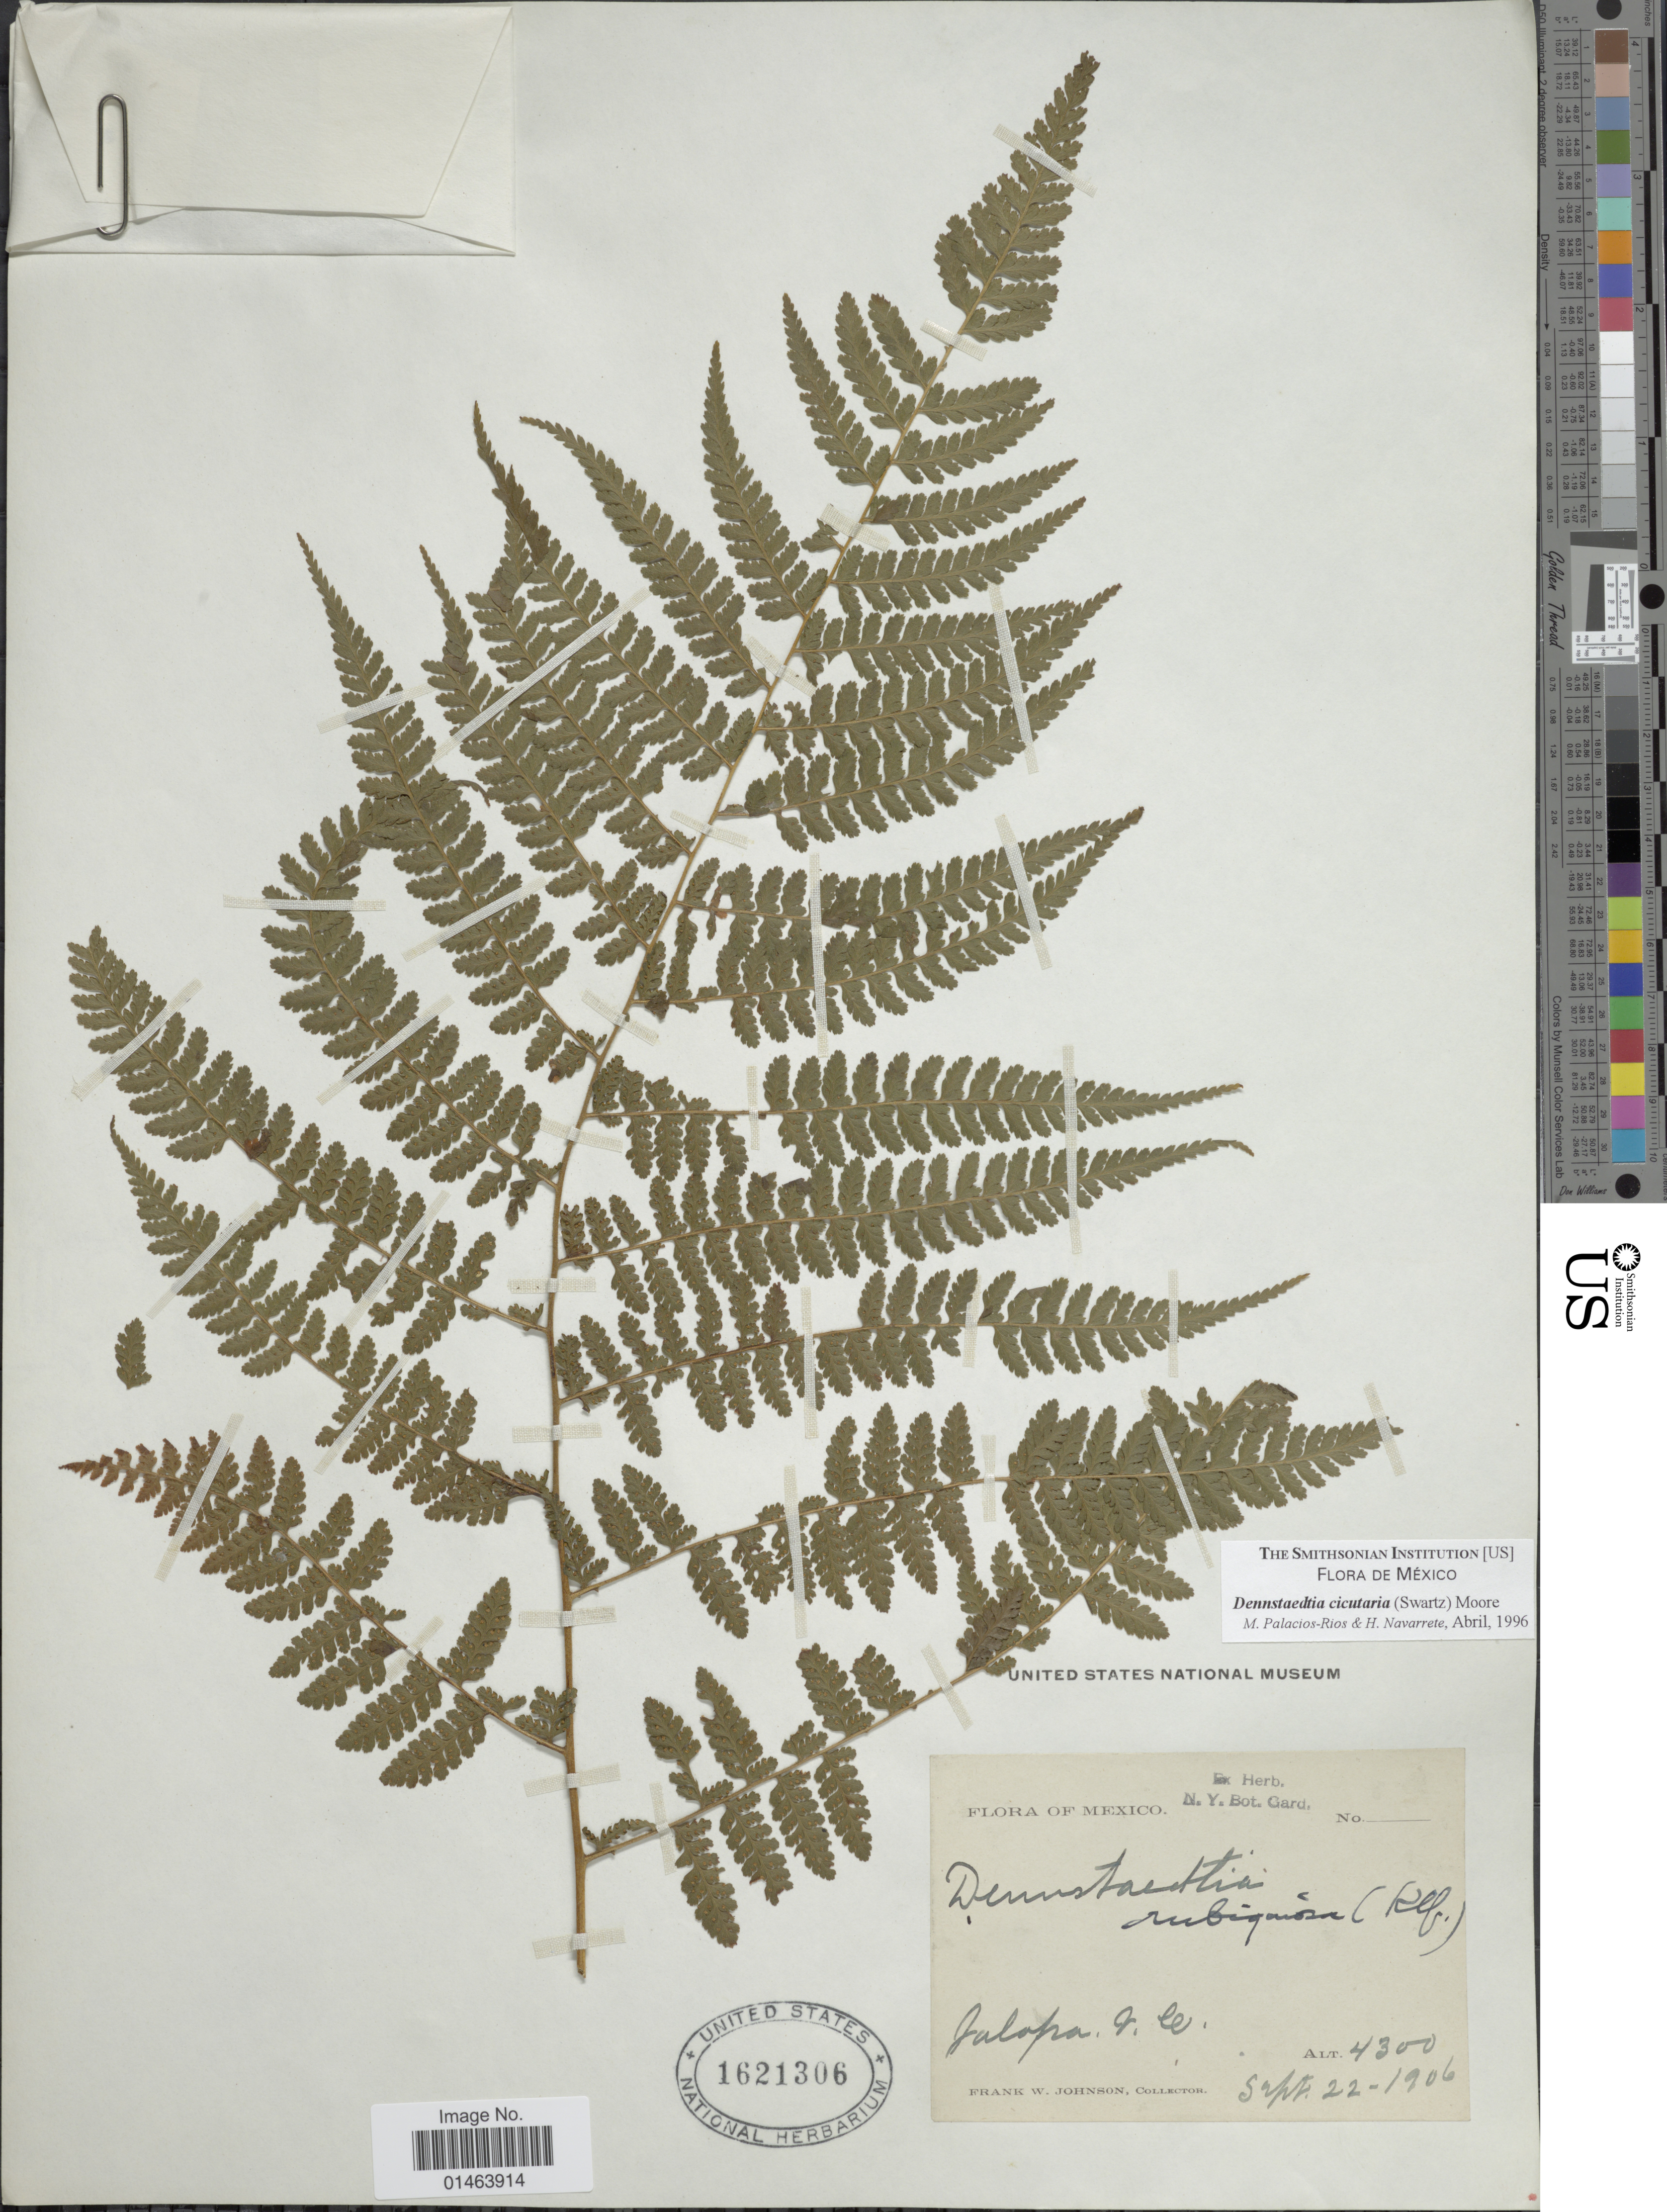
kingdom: Plantae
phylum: Tracheophyta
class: Polypodiopsida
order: Polypodiales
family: Dennstaedtiaceae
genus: Dennstaedtia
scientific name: Dennstaedtia cicutaria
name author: (Sw.) T. Moore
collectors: F. W. Johnson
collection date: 1906-09-22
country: Mexico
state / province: Veracruz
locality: Jalopa.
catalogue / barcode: US 1621306